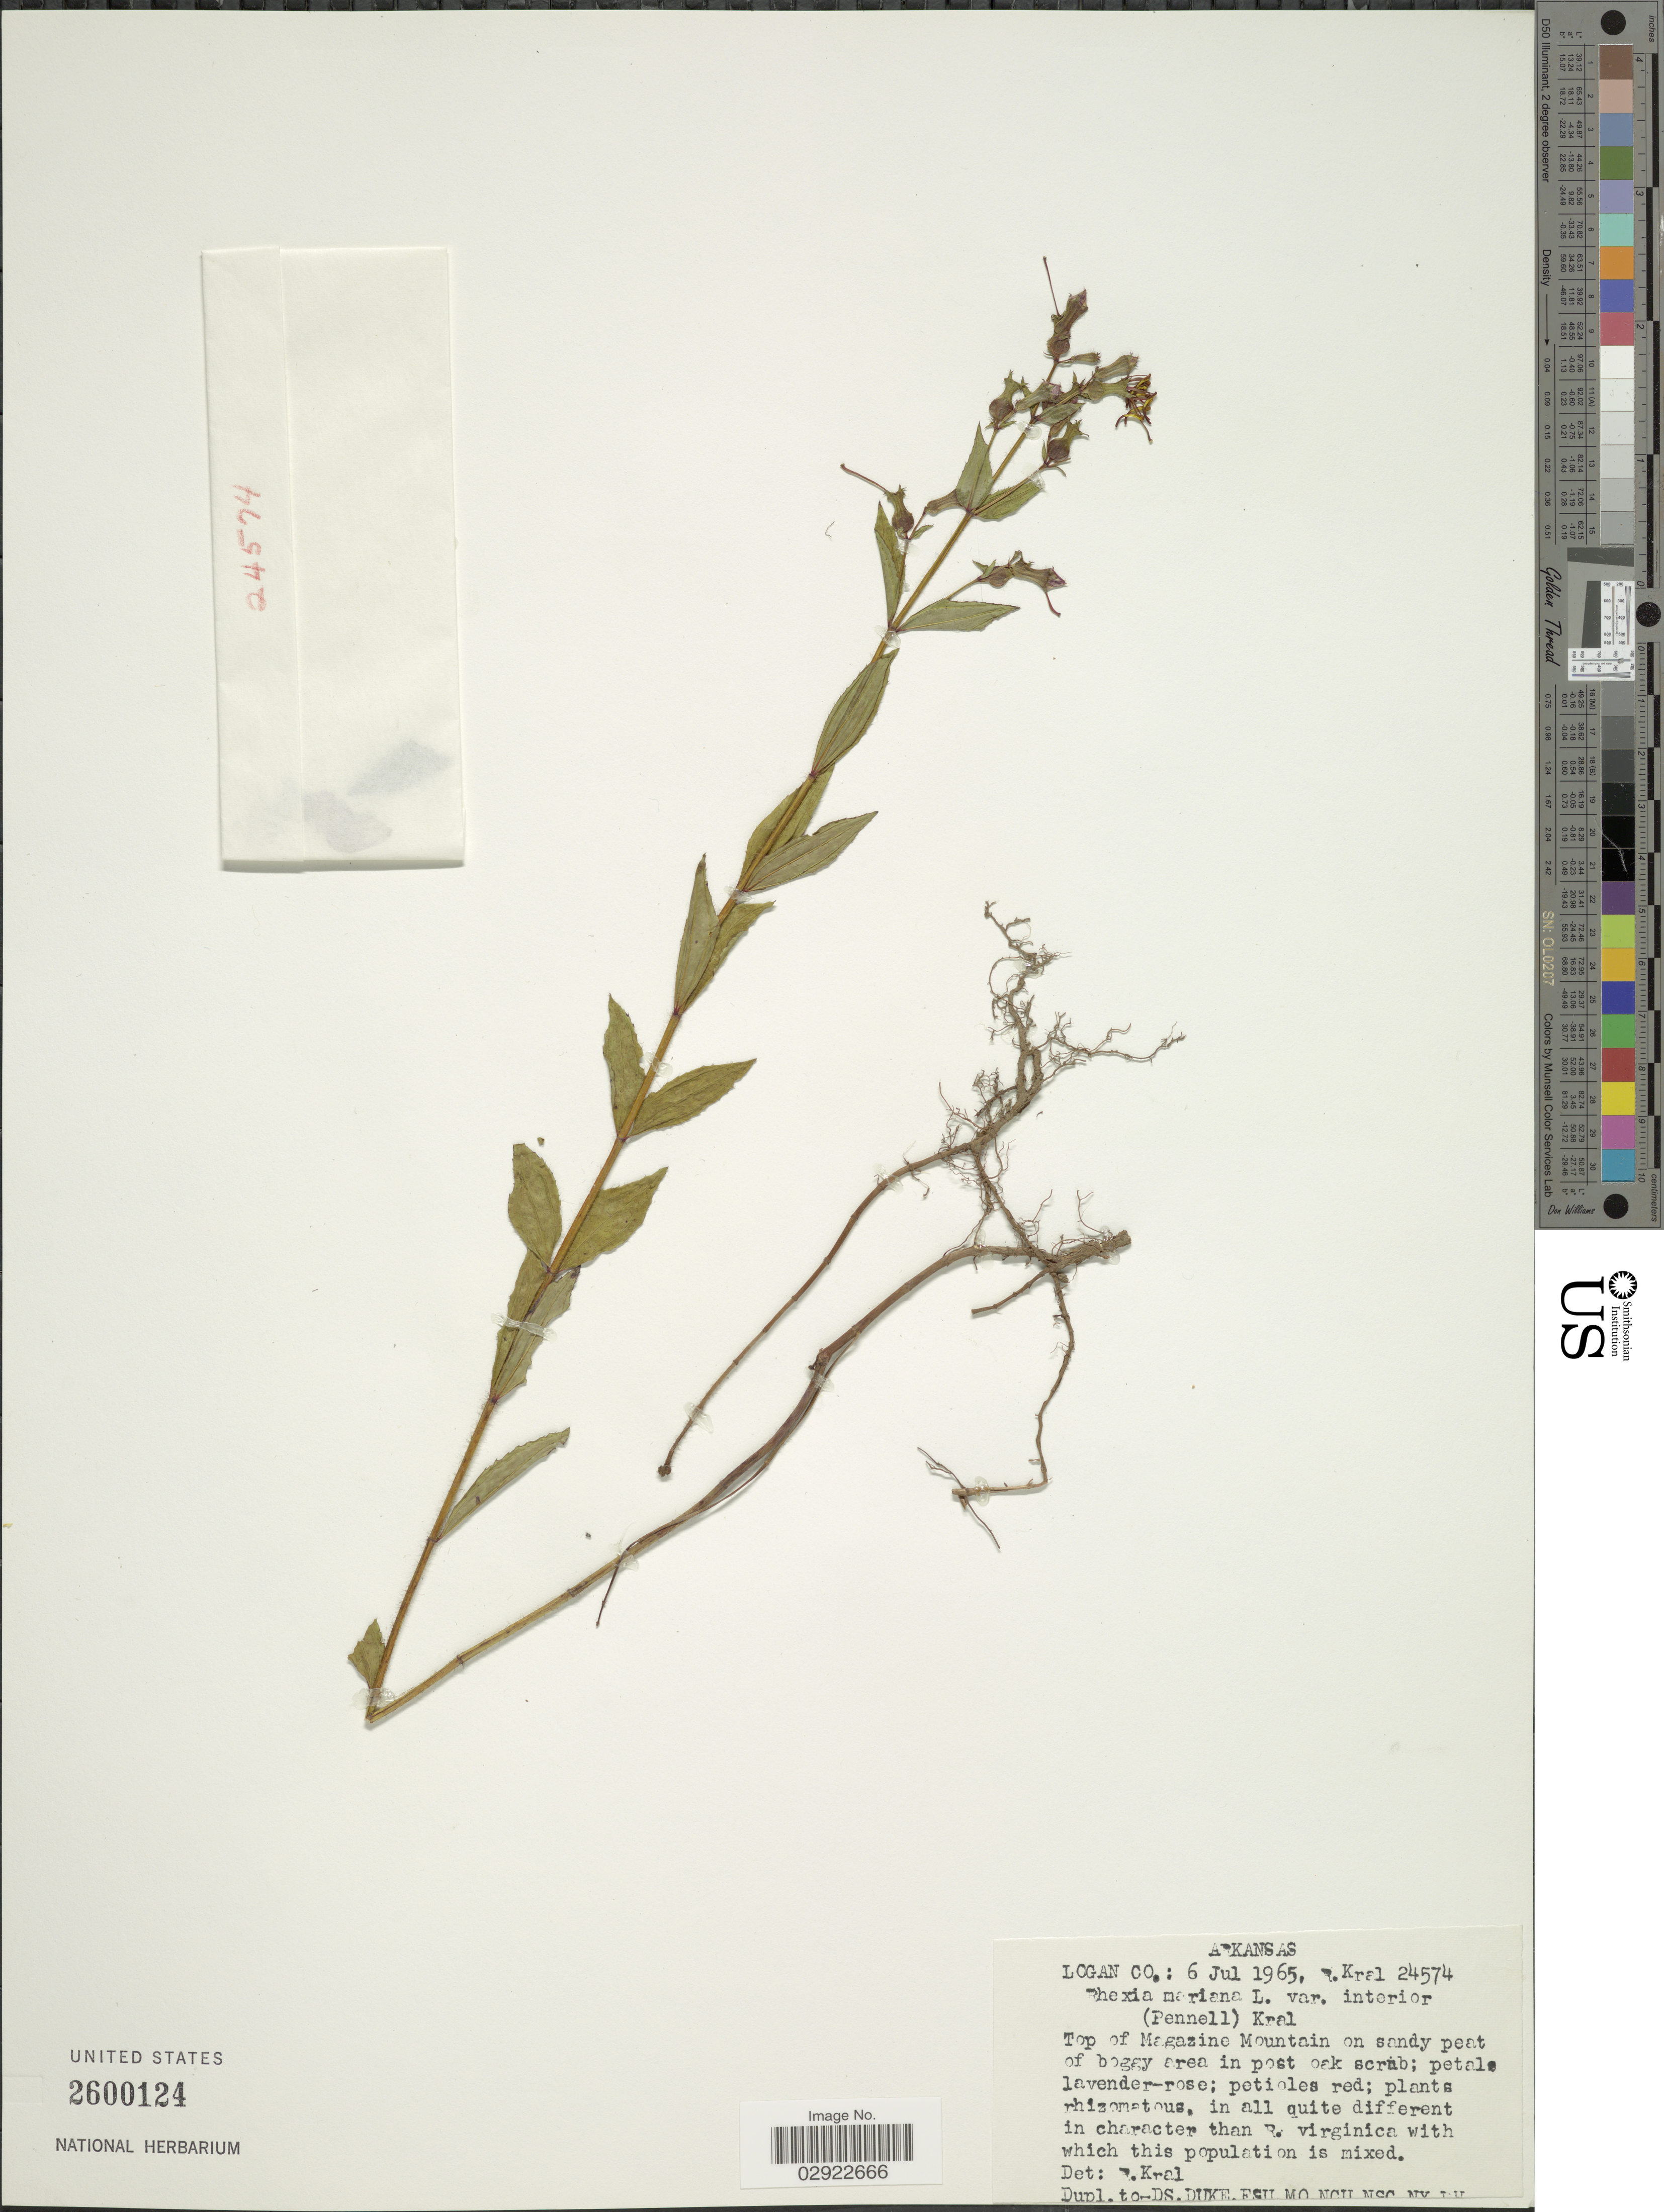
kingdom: Plantae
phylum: Tracheophyta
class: Magnoliopsida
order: Myrtales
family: Melastomataceae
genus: Rhexia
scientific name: Rhexia interior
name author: Pennell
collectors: R. Kral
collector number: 24574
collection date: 1965-07-06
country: United States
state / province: Arkansas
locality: Logan Co. Top of Magazine Mountain on sandy peat of boggy area in post oak scrub.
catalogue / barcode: US 2600124